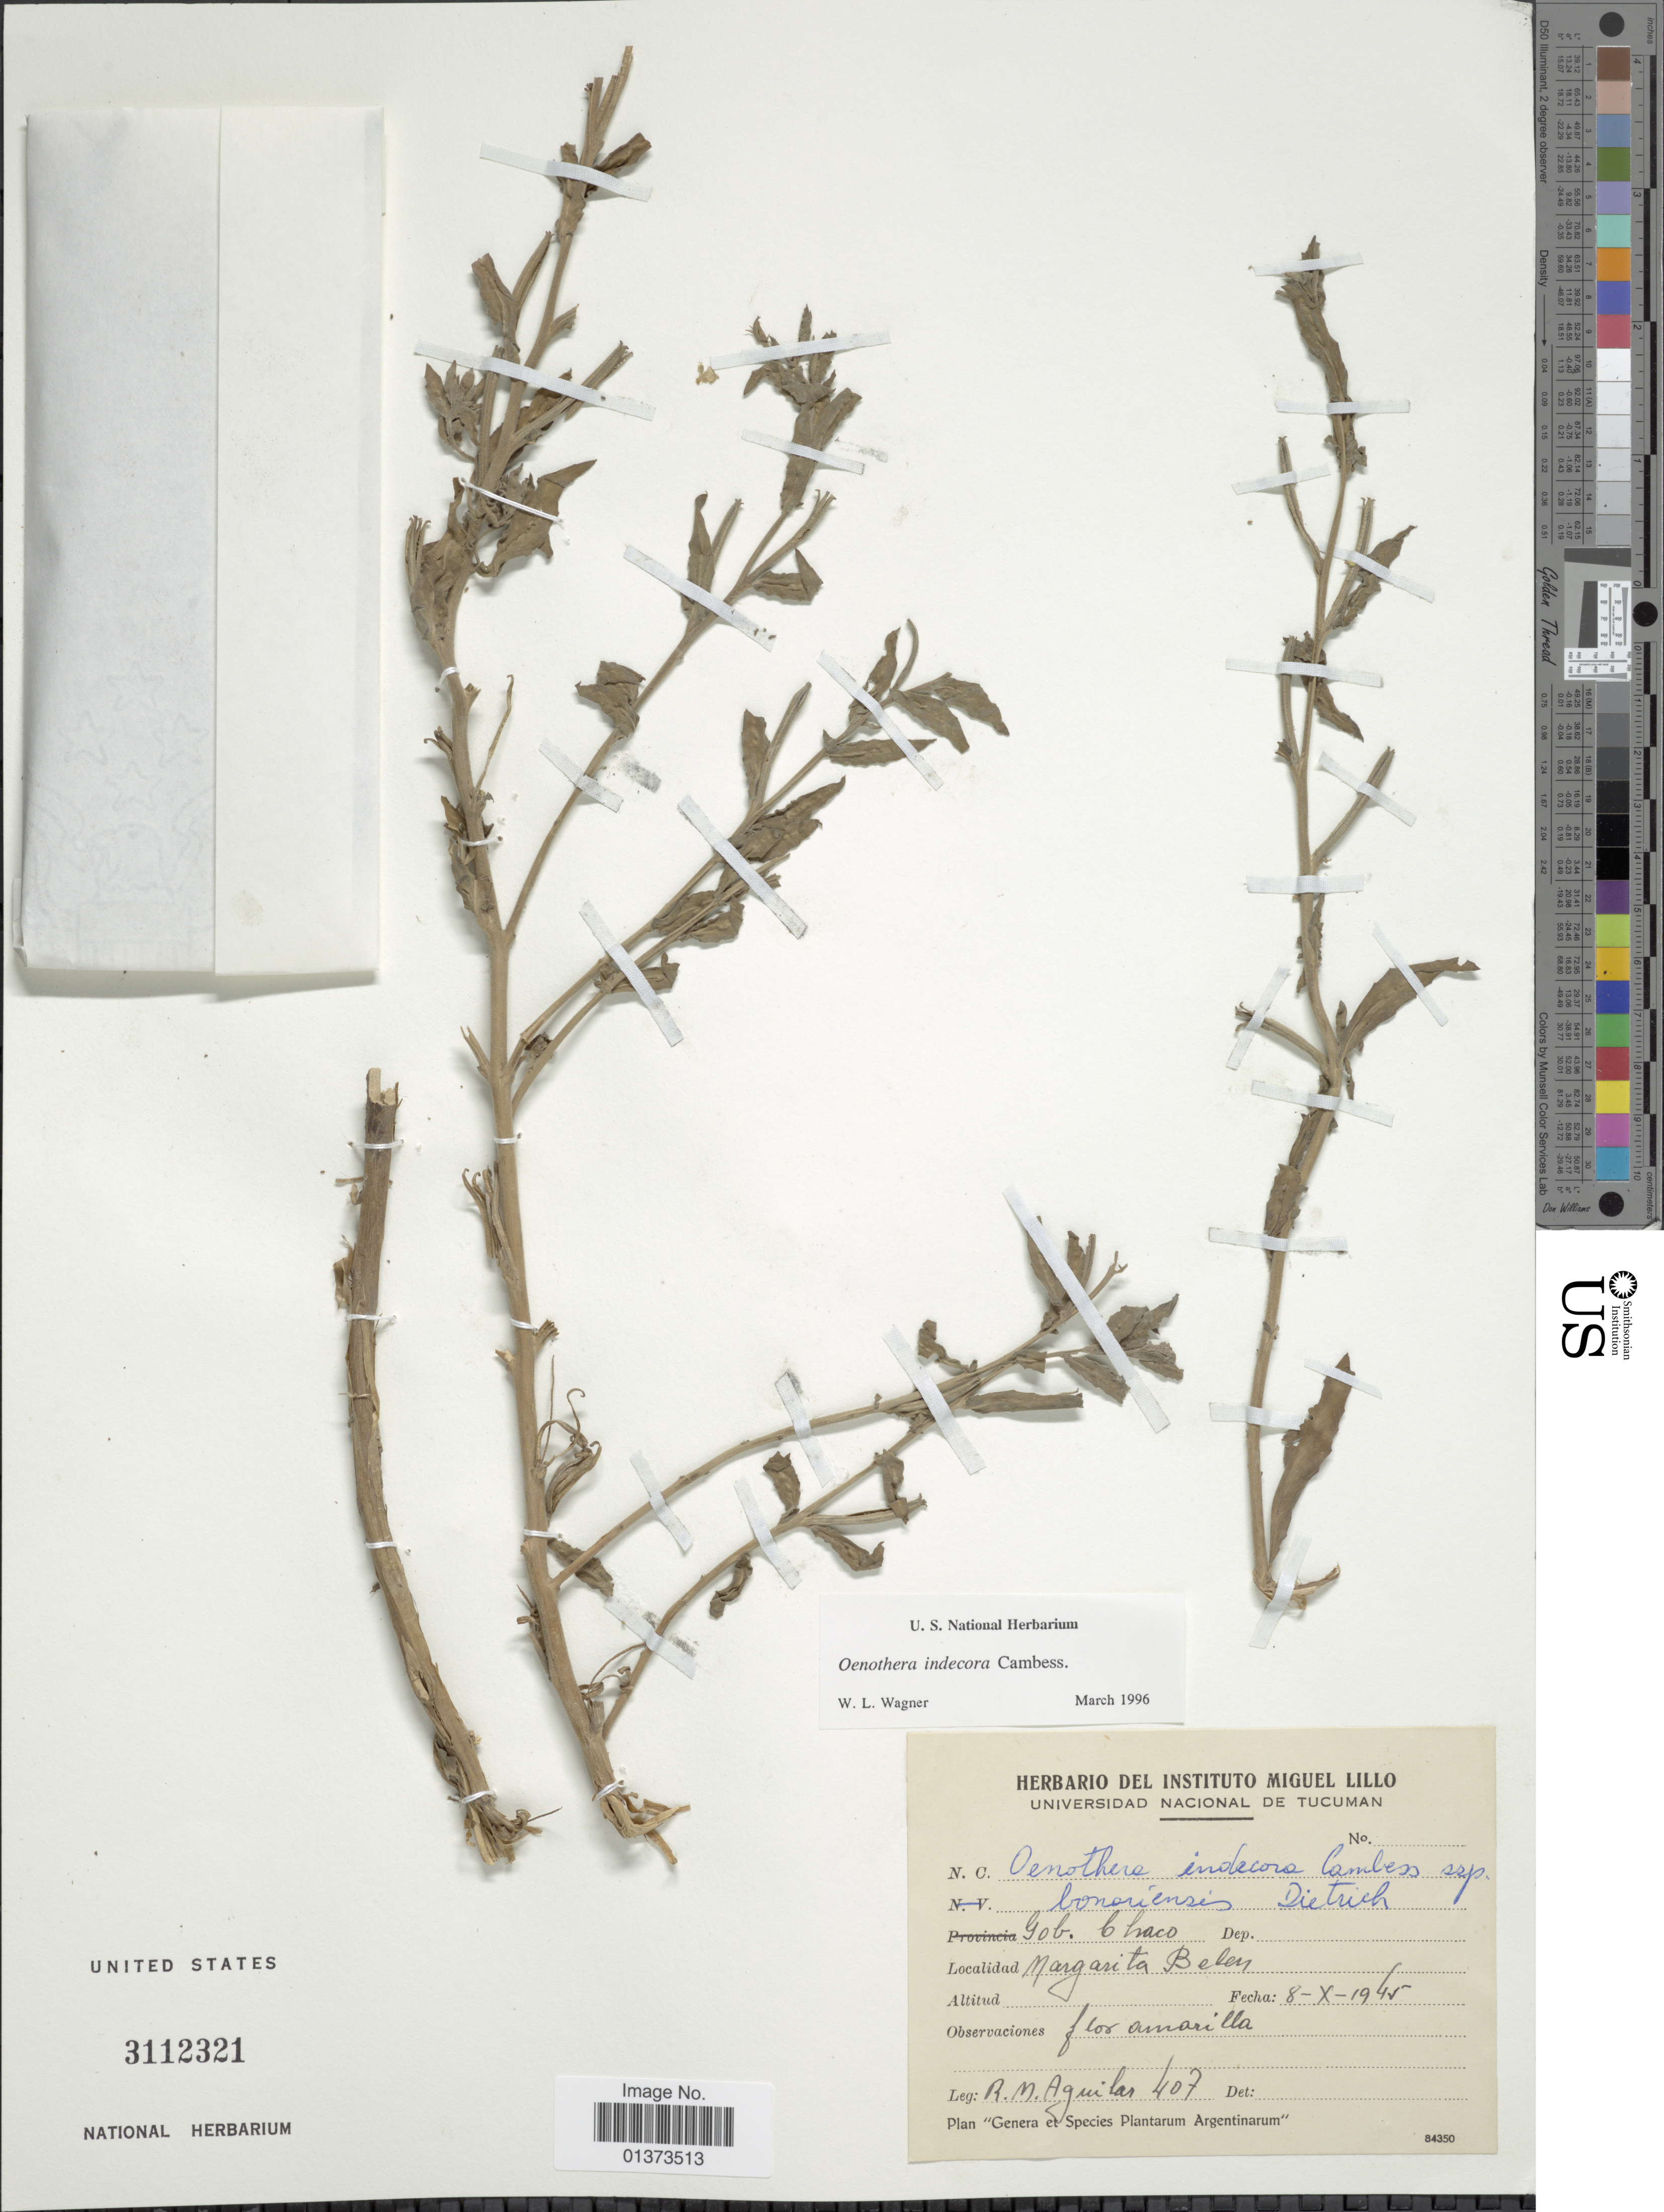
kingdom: Plantae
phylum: Tracheophyta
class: Magnoliopsida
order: Myrtales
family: Onagraceae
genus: Oenothera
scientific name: Oenothera indecora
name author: Cambess.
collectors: R. Aguilar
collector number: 407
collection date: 1945-10-08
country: Argentina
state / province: Chaco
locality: Gob. Chaco, Margarita Belen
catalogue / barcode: US 3112321